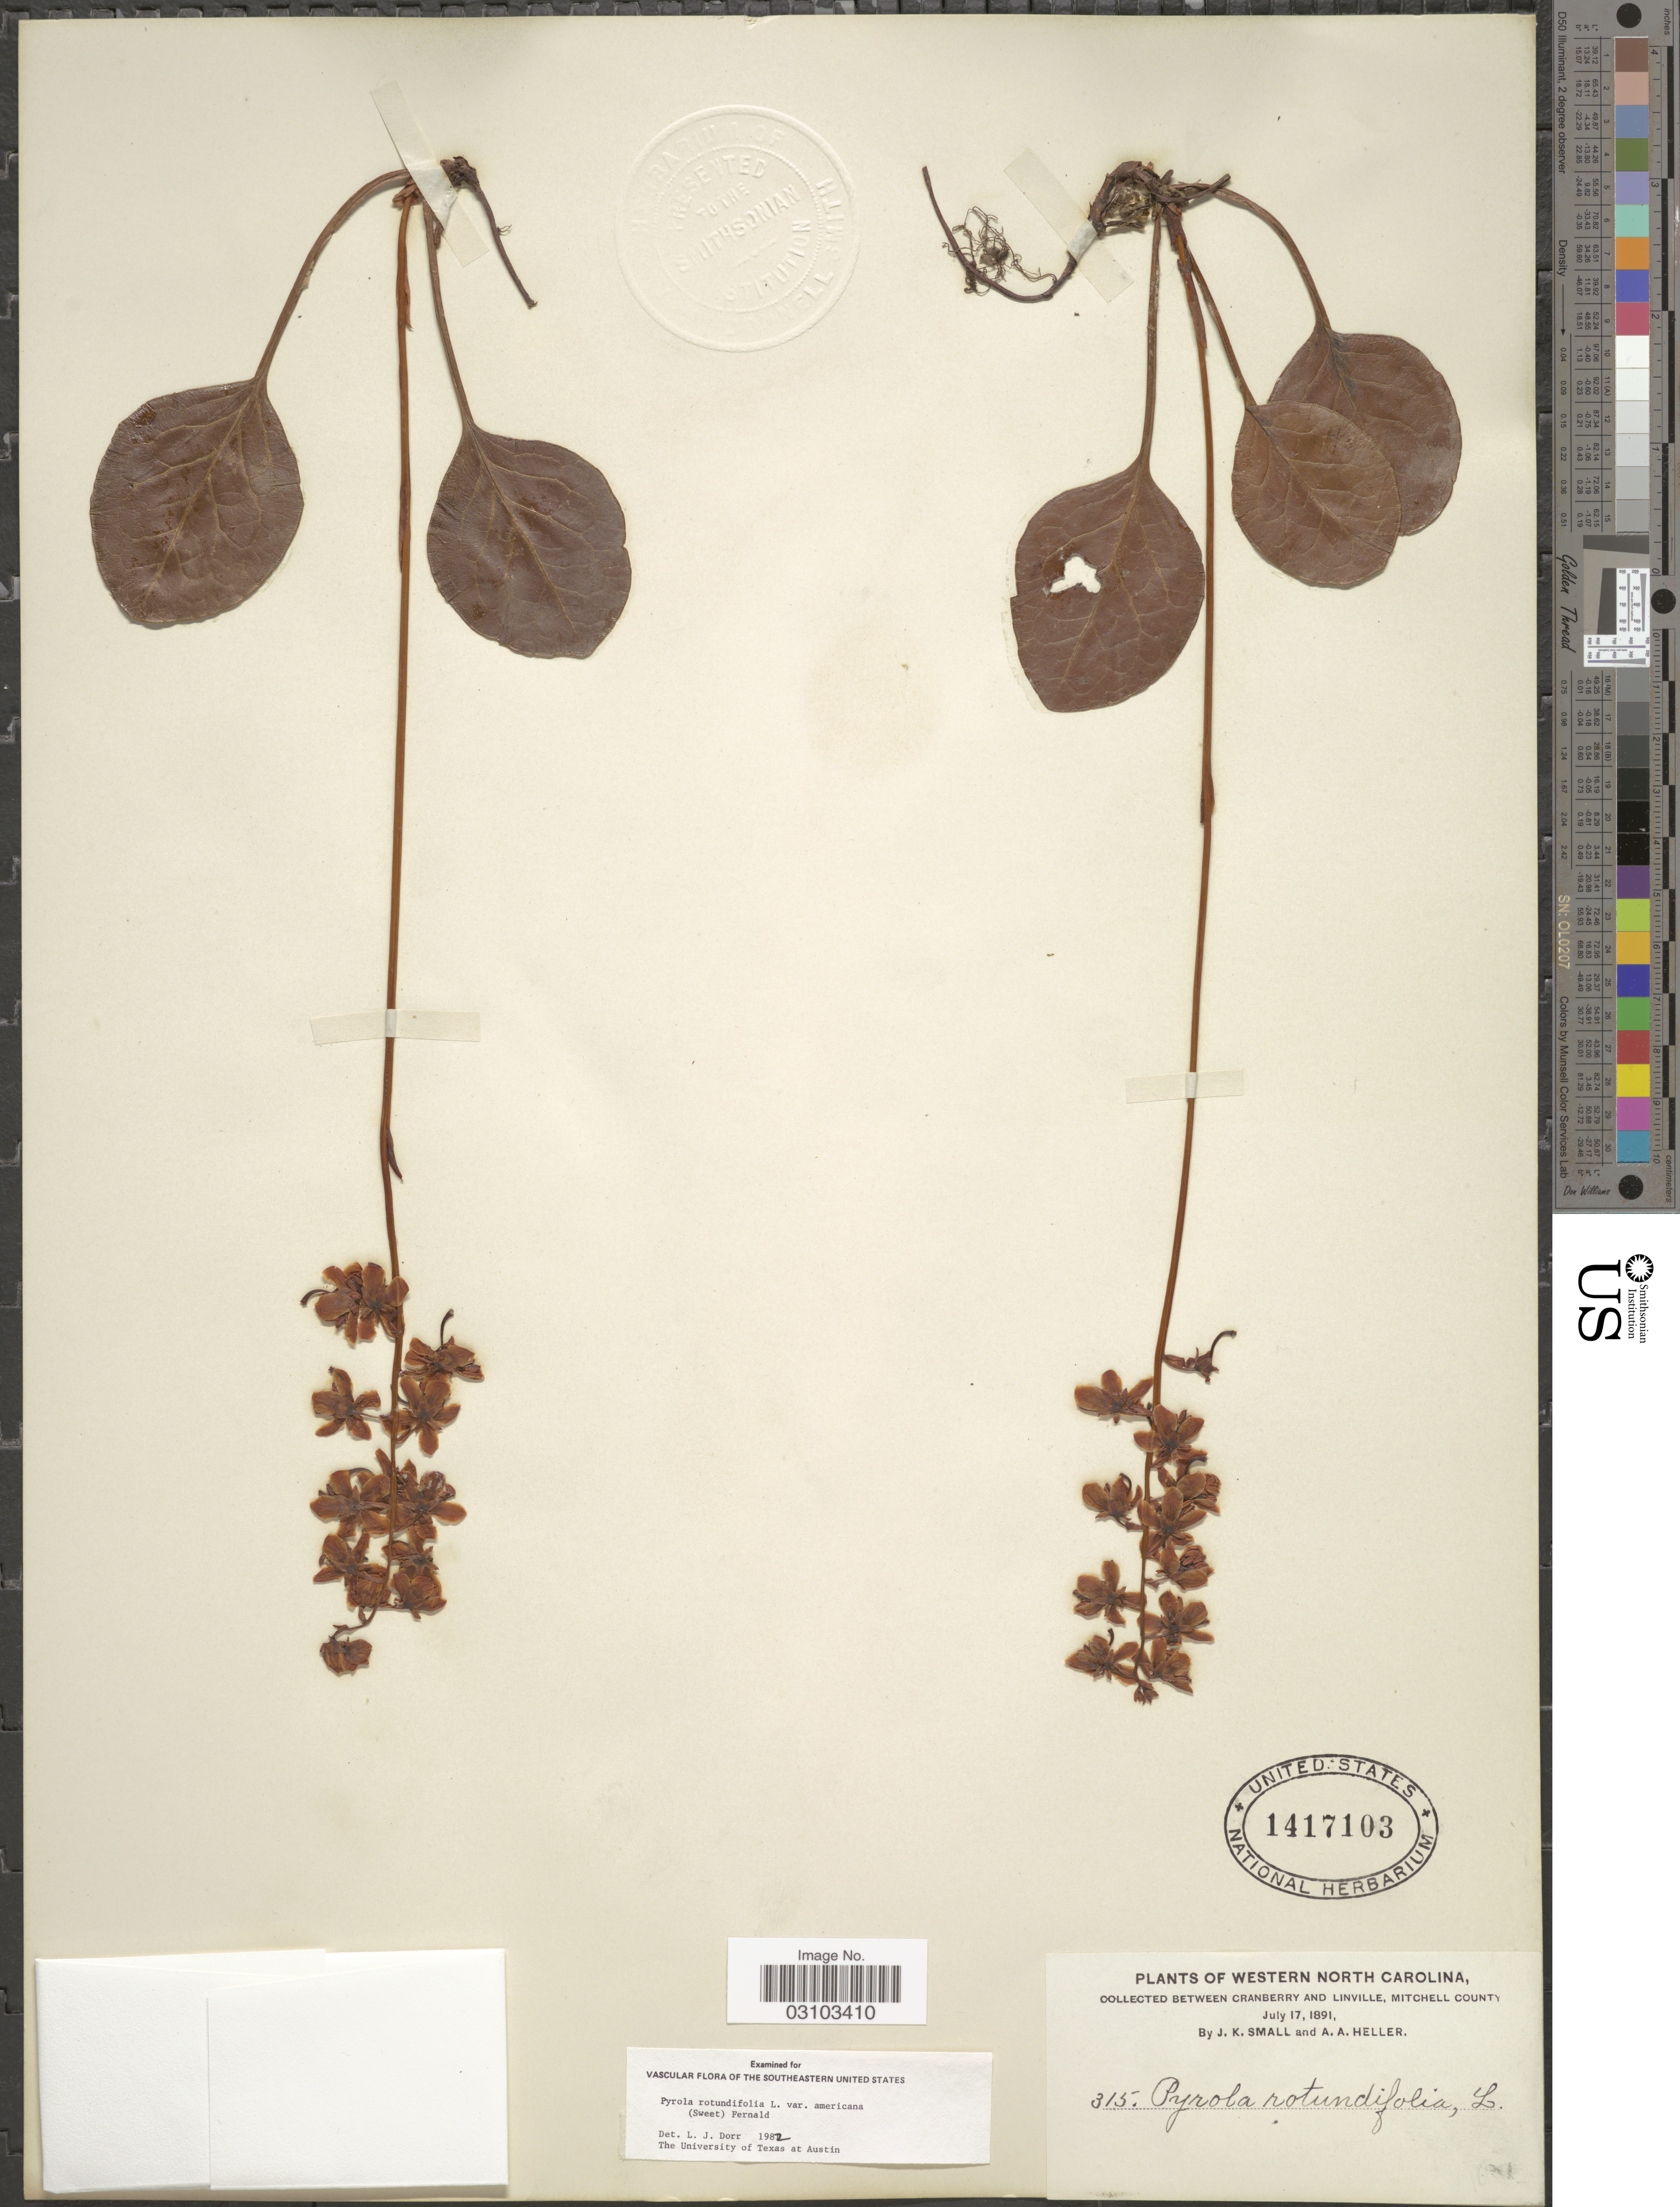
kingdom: Plantae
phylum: Tracheophyta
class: Magnoliopsida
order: Ericales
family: Ericaceae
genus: Pyrola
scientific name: Pyrola americana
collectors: J. K. Small & A. A. Heller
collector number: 315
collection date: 1891-07-17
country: United States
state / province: North Carolina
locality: Western North Carolina, between Cranberry and Linville, Mitchell County.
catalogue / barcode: US 1417103